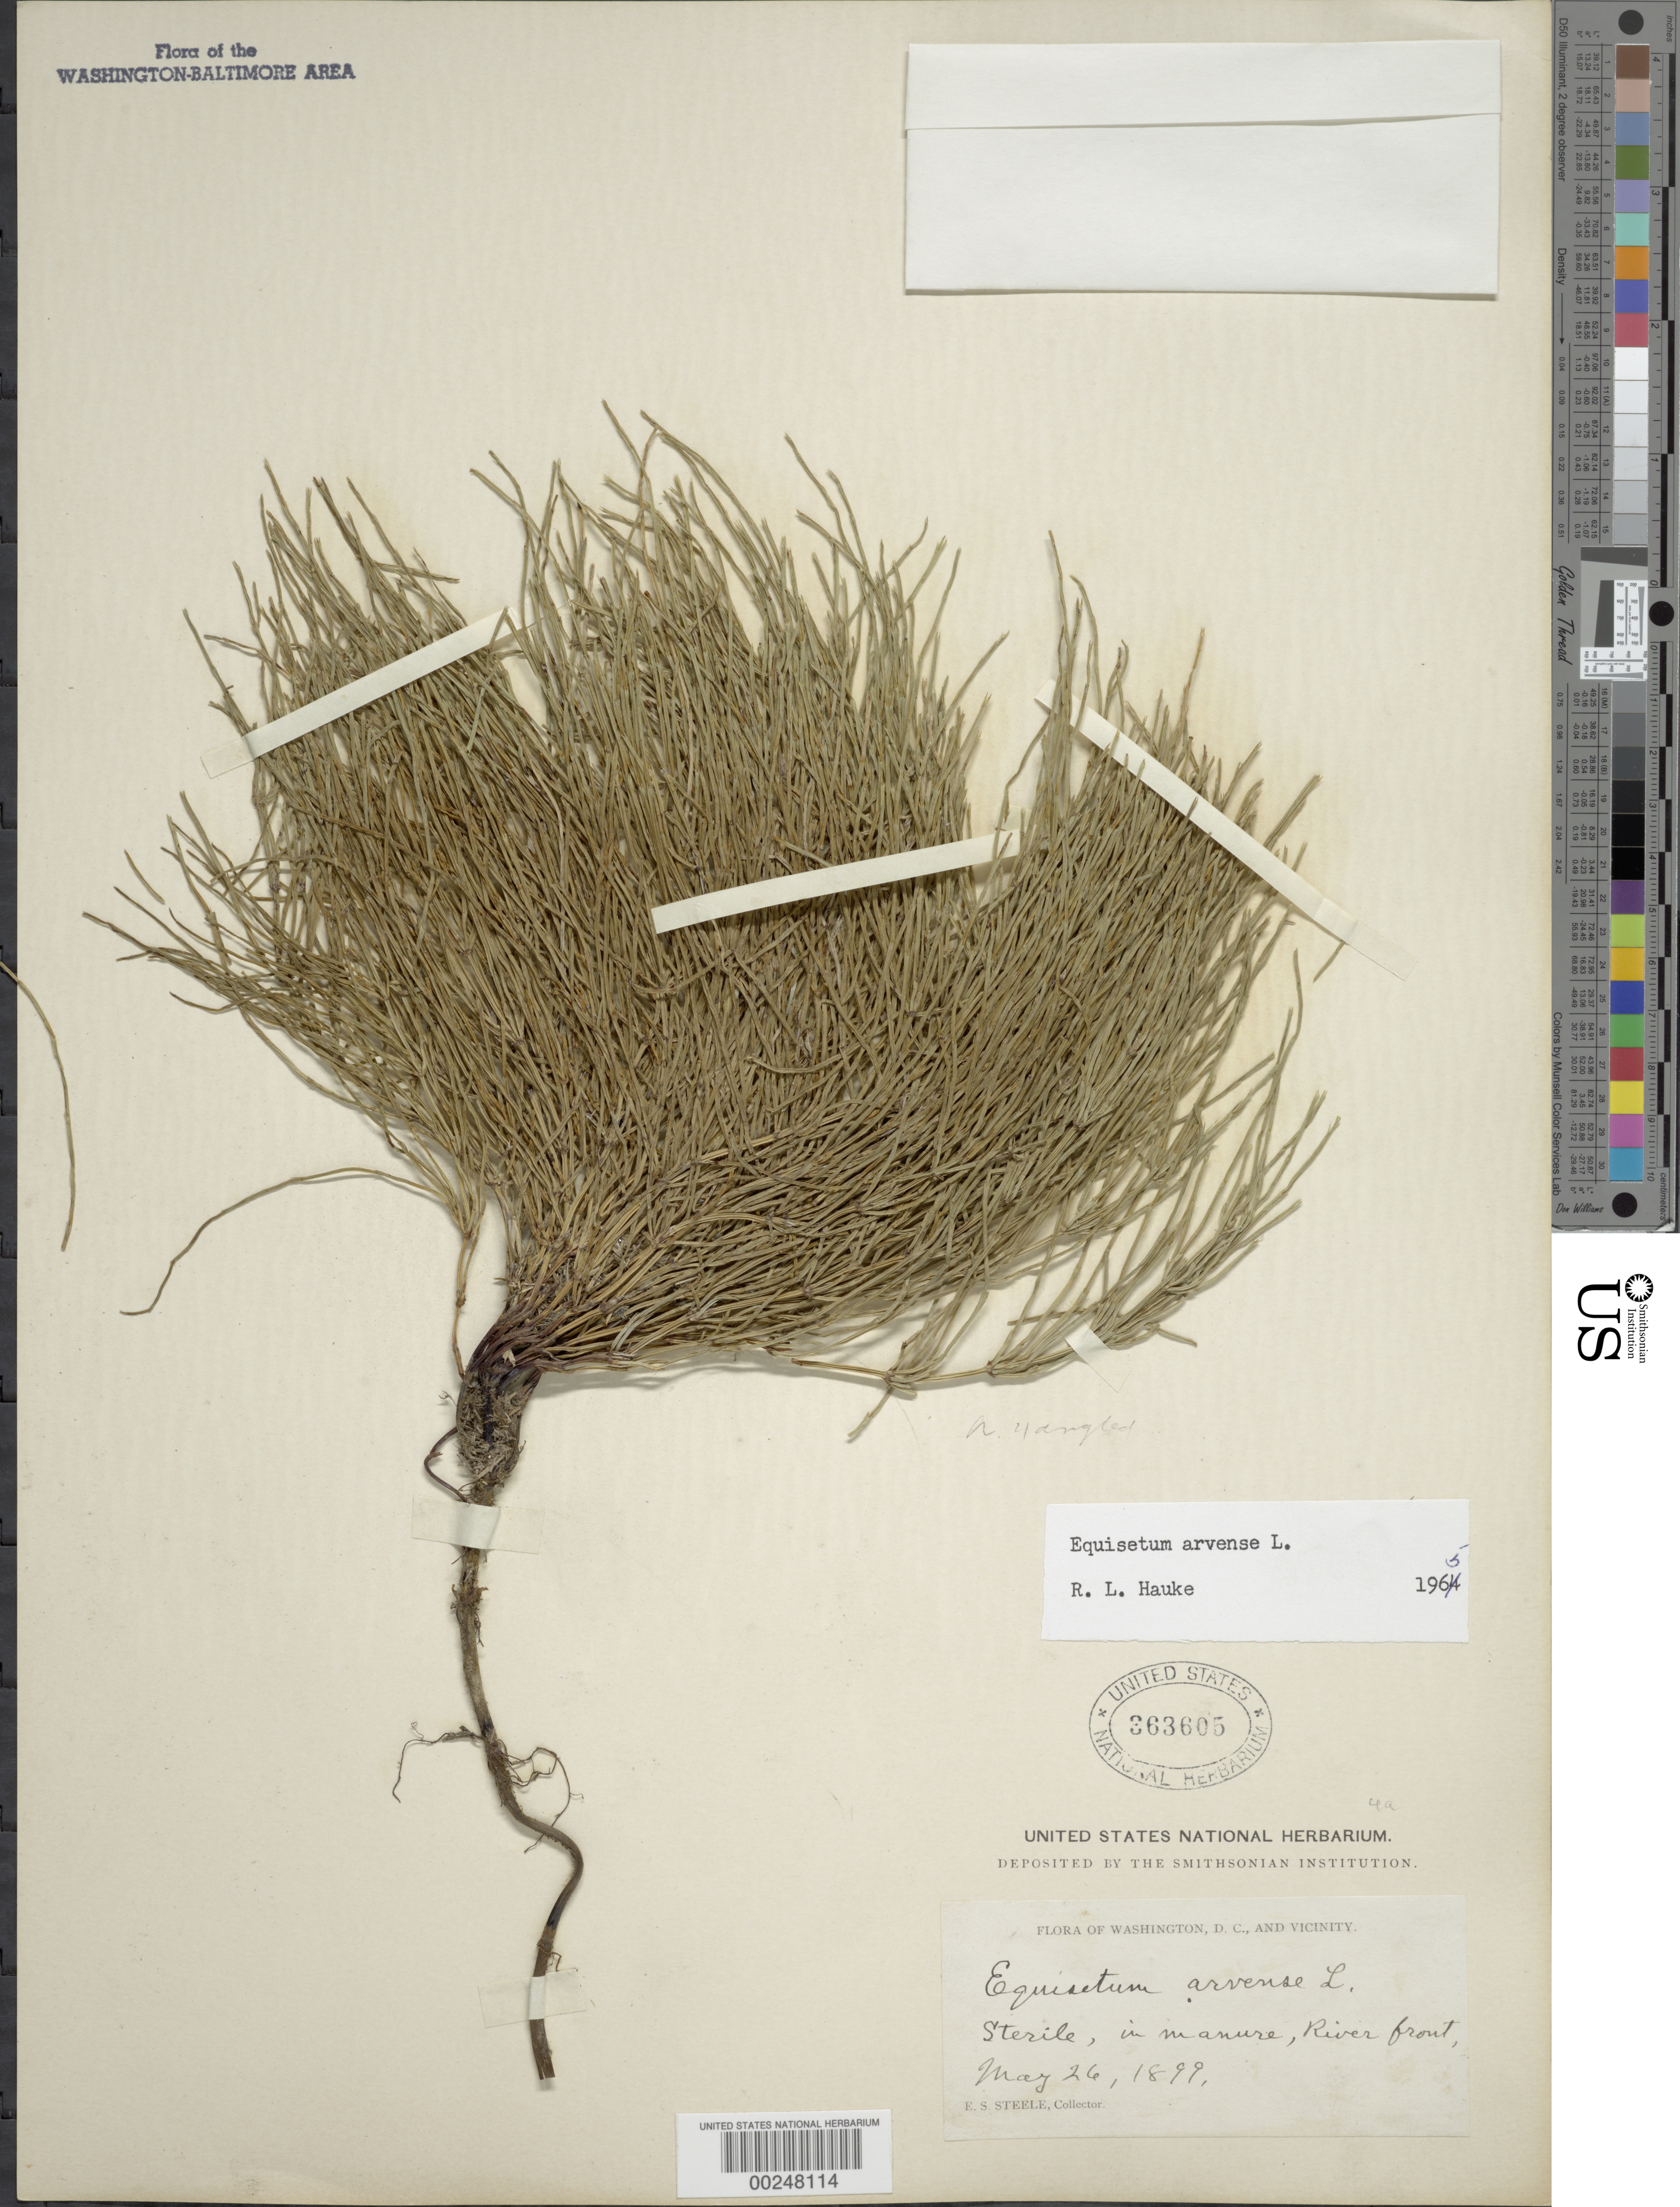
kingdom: Plantae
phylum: Tracheophyta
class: Polypodiopsida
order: Equisetales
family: Equisetaceae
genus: Equisetum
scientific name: Equisetum arvense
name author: L.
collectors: E. Steele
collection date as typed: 26 May 1899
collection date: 1899-05-26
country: United States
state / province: District of Columbia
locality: River front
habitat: In manure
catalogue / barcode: US 363605